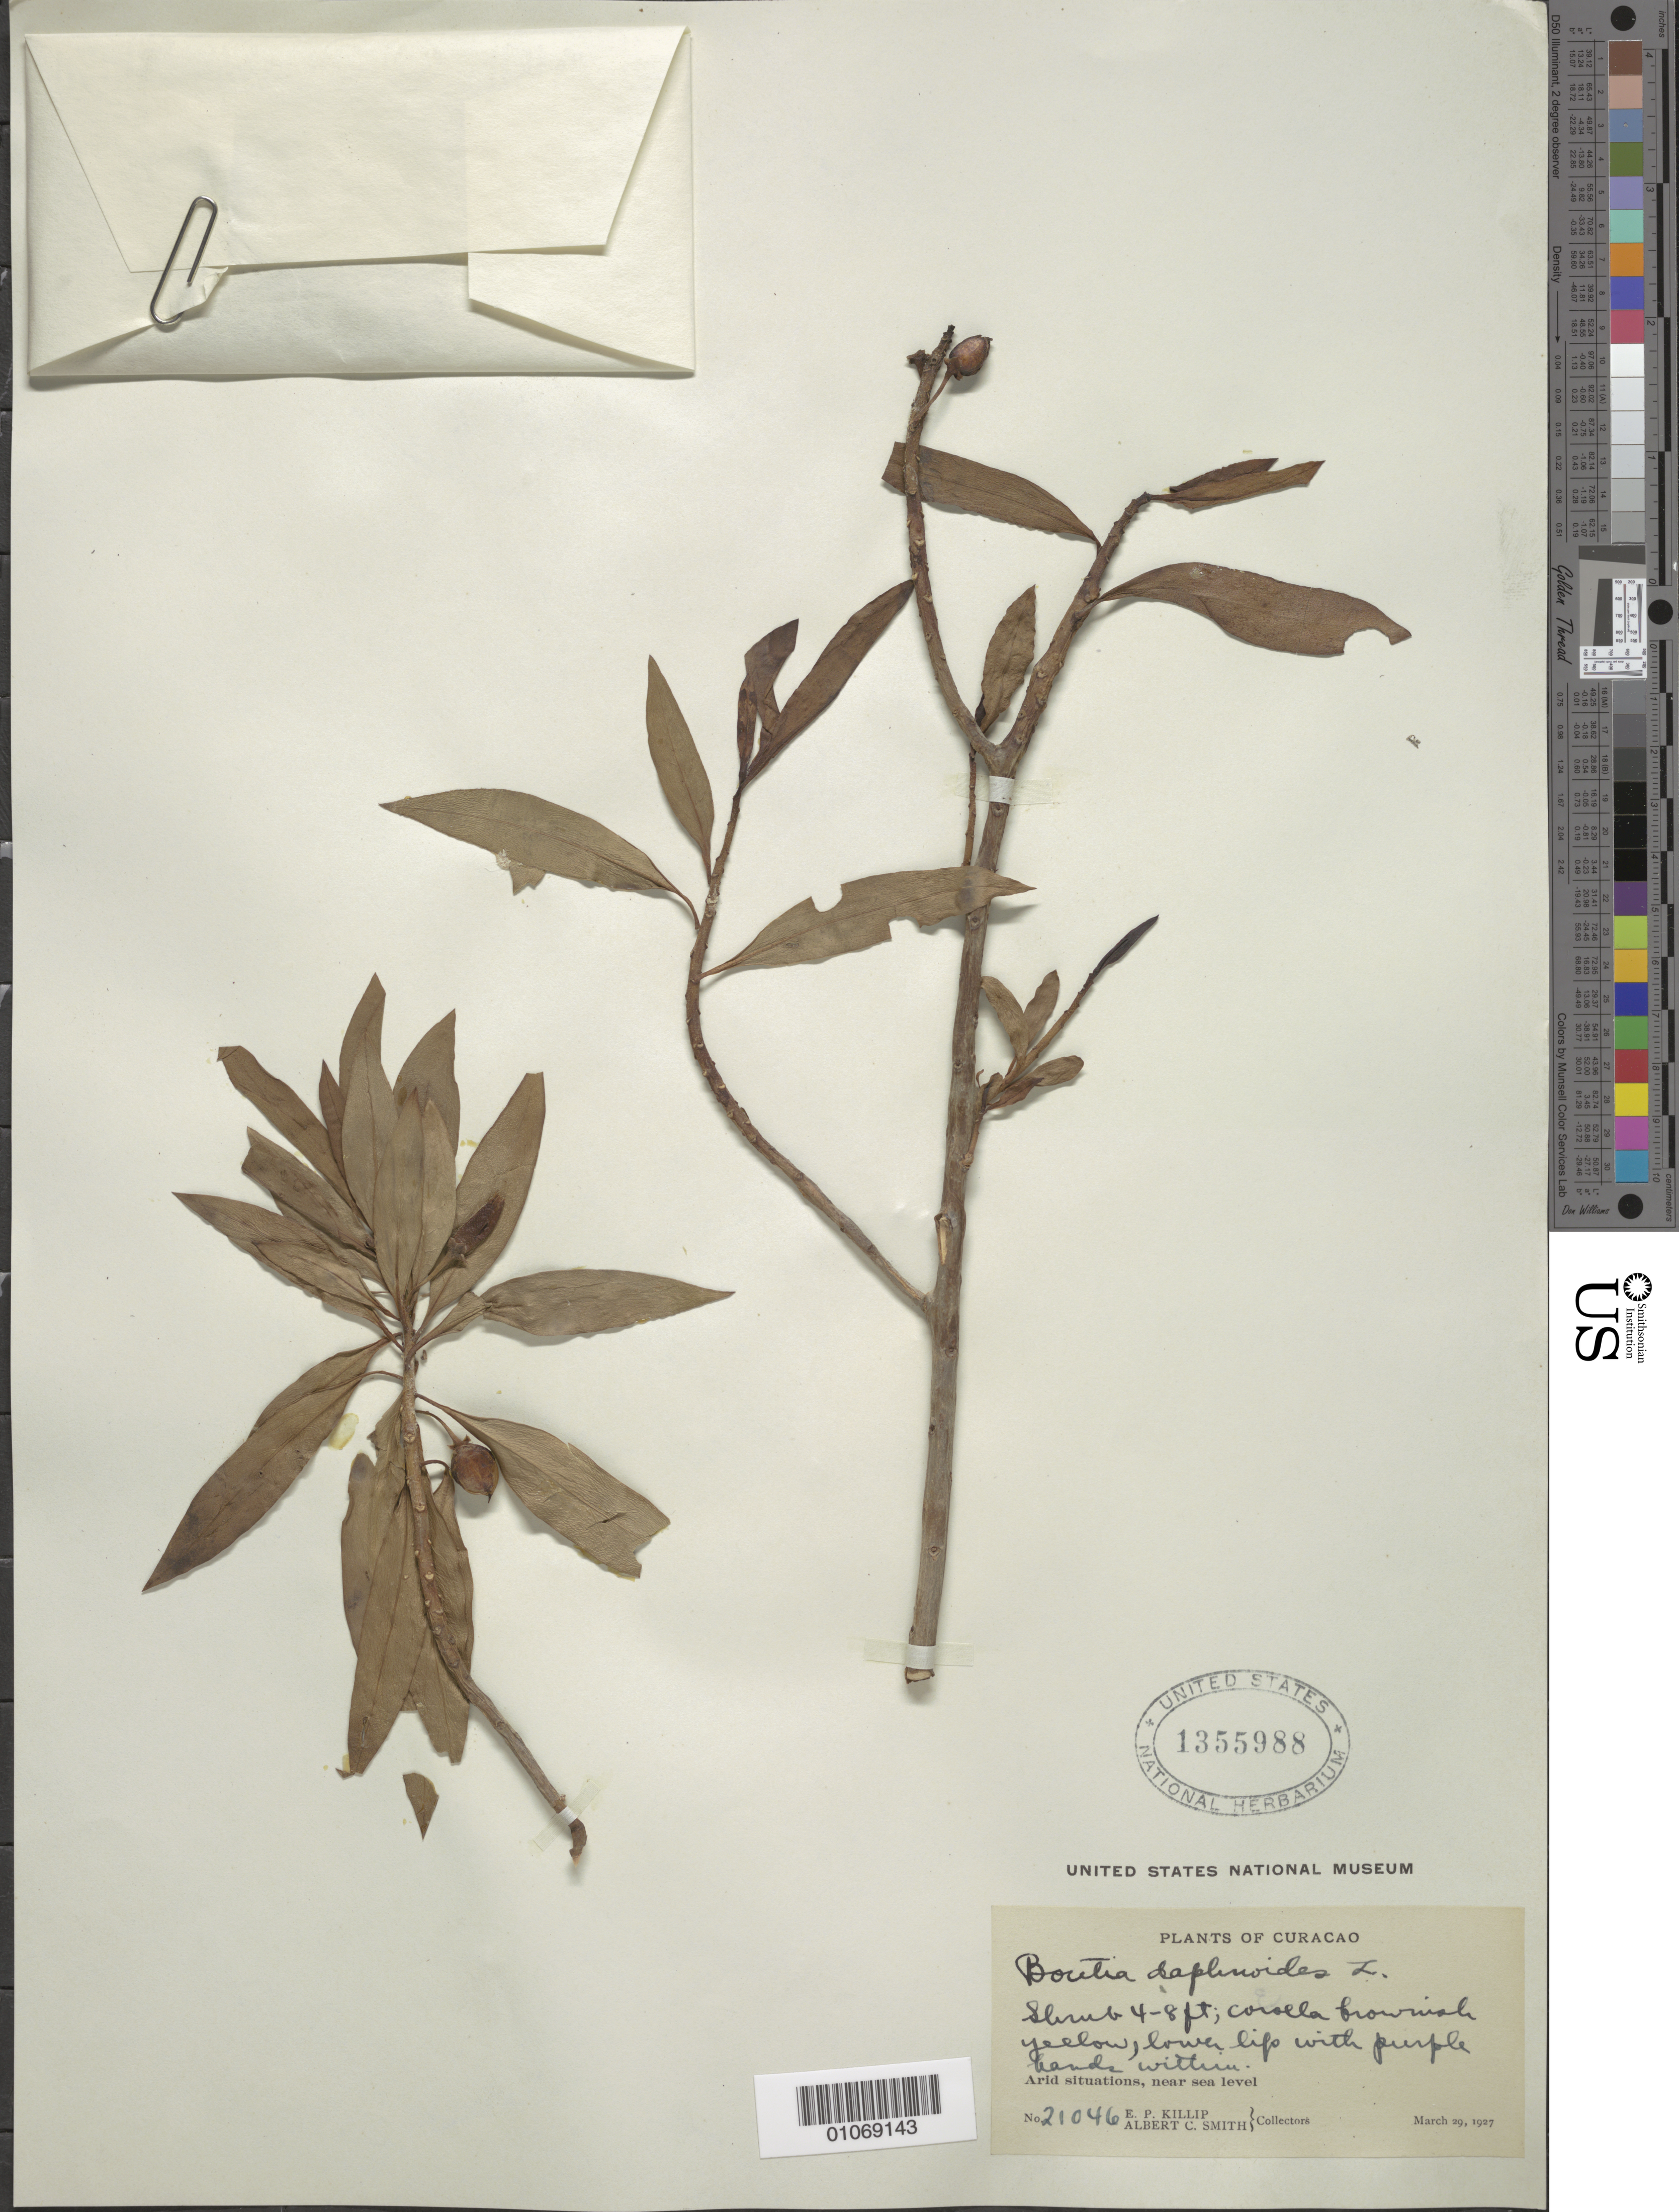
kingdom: Plantae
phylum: Tracheophyta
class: Magnoliopsida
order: Lamiales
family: Scrophulariaceae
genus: Bontia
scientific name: Bontia daphnoides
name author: L.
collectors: E. P. Killip & A. C. Smith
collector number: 21046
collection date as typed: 29 Mar 1927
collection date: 1927-03-29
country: Curaçao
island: Curaçao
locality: Arid situations, near sea level.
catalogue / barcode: US 1355988